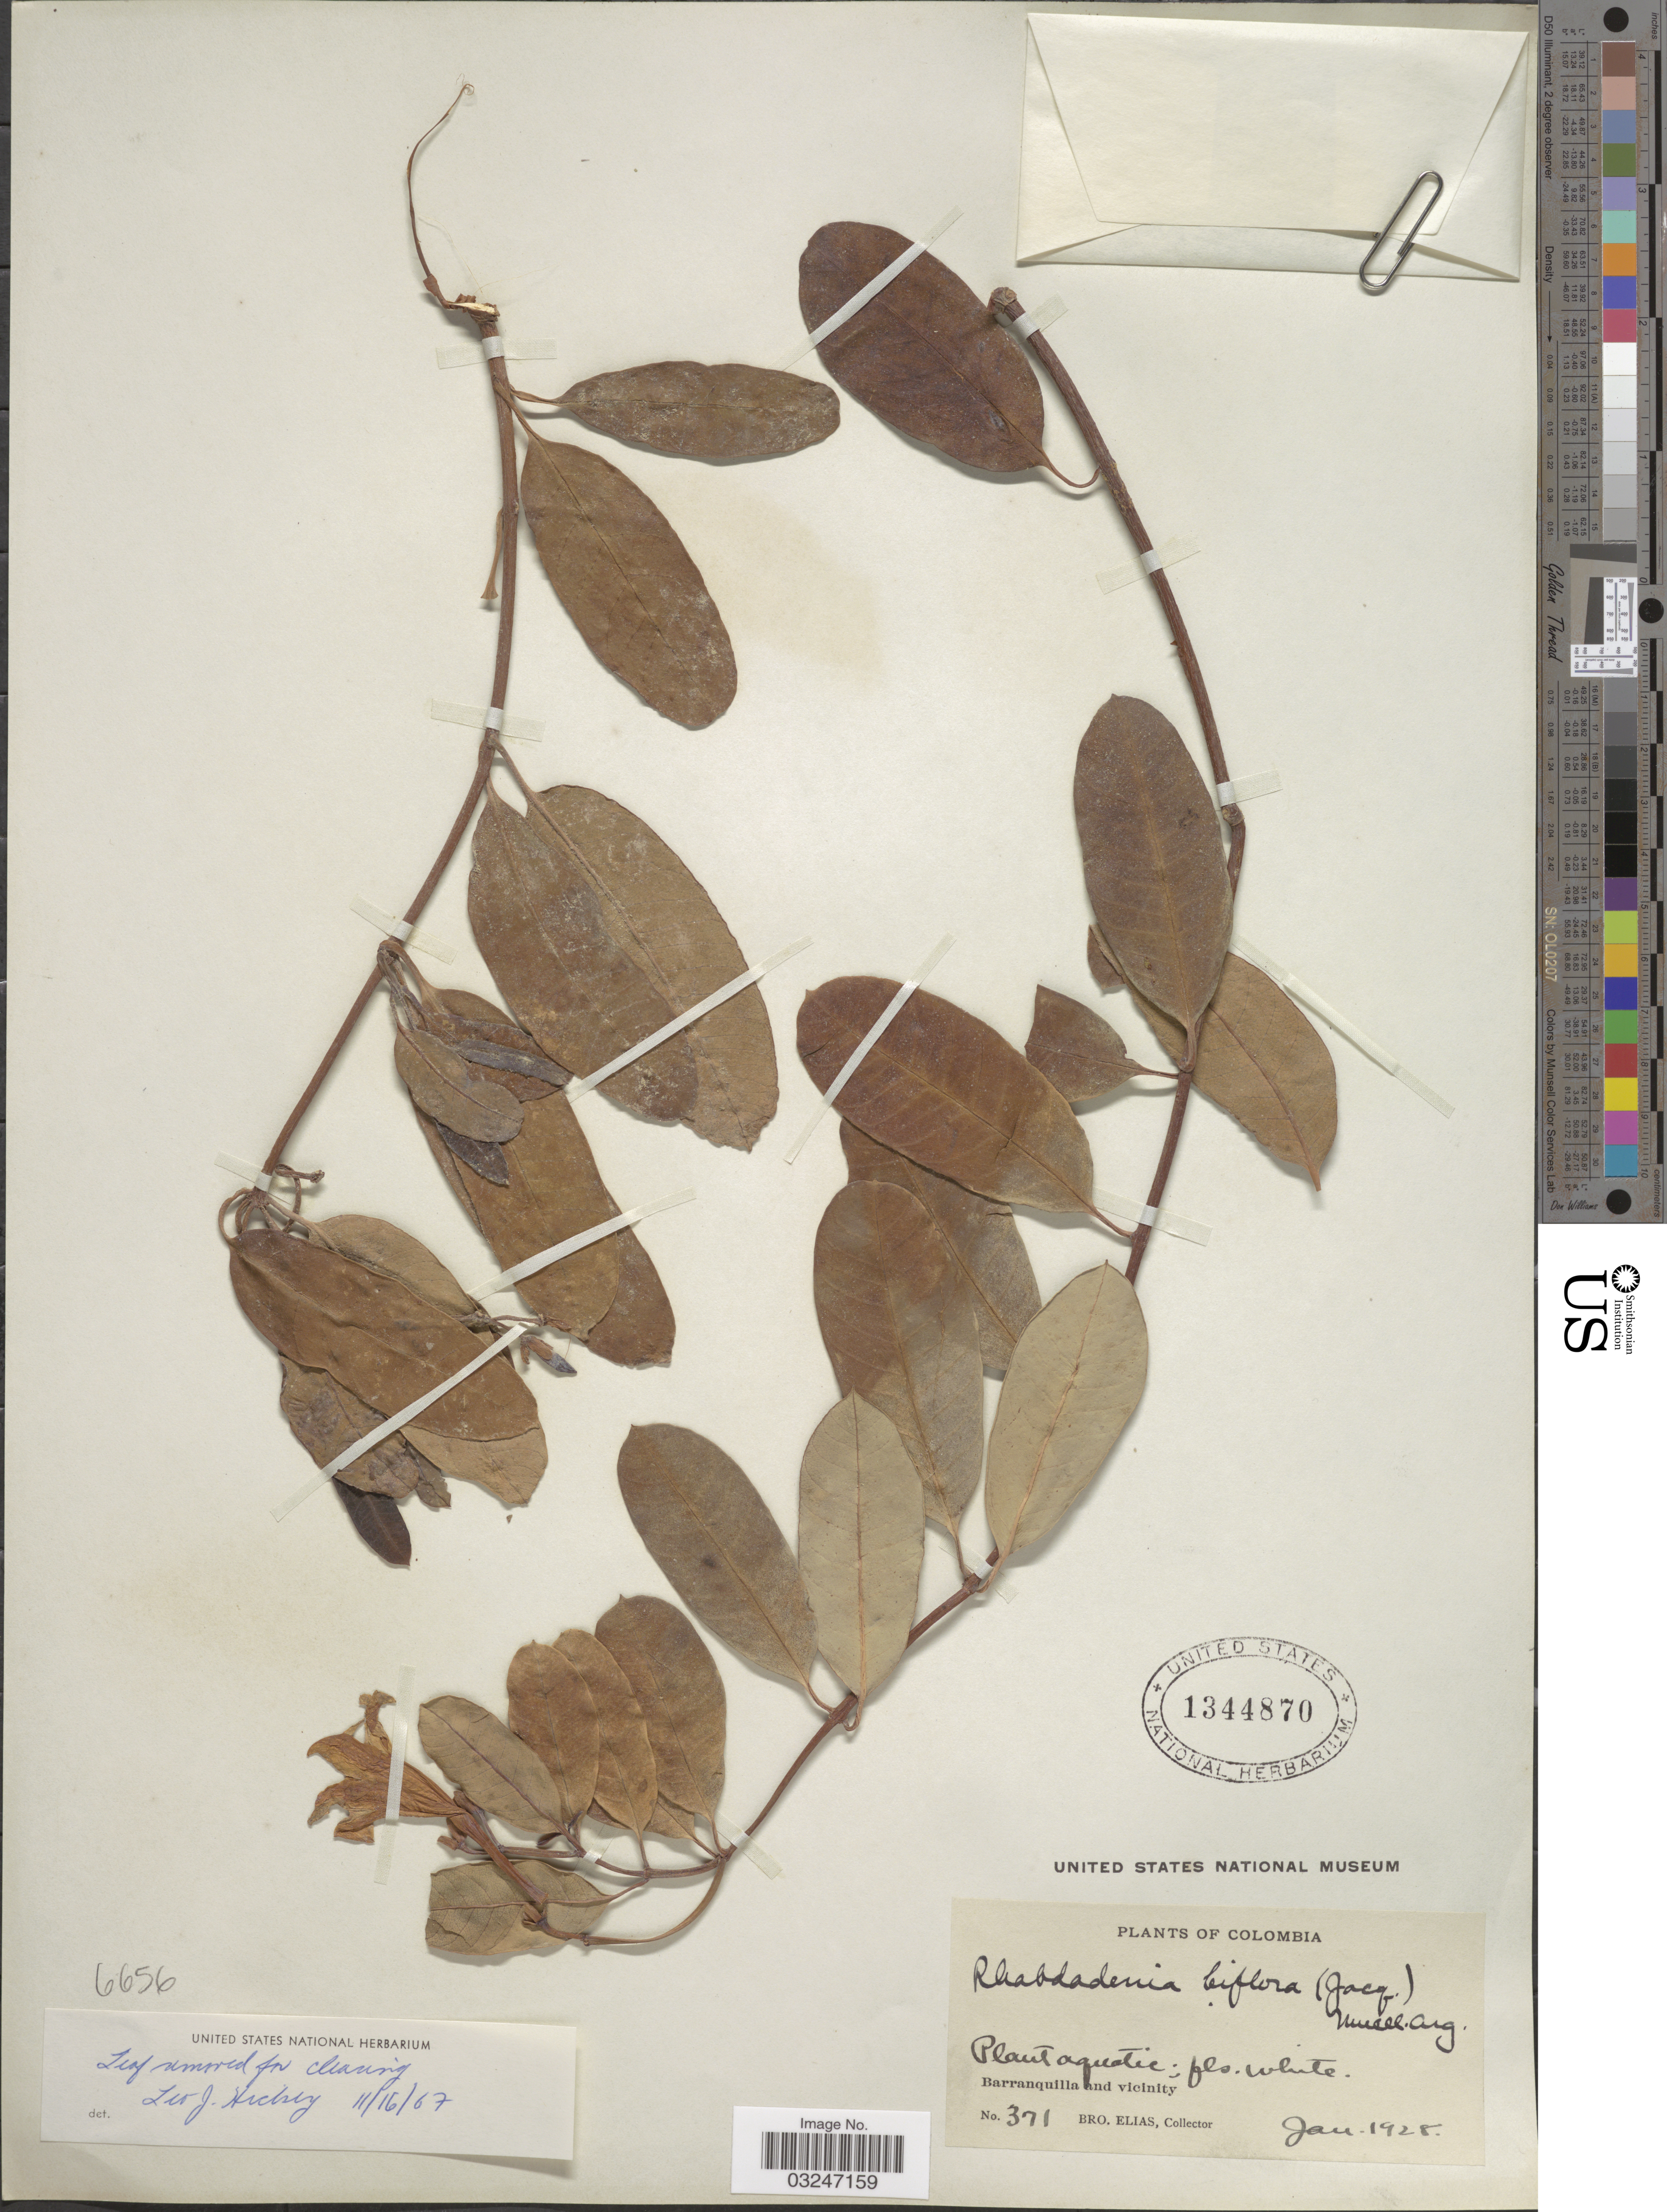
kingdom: Plantae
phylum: Tracheophyta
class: Magnoliopsida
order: Gentianales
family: Apocynaceae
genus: Rhabdadenia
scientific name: Rhabdadenia biflora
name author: (Jacq.) Müll. Arg.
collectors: Bro. Elias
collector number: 371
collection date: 1928-01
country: Colombia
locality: Barranquilla and vicinity.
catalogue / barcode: US 1344870